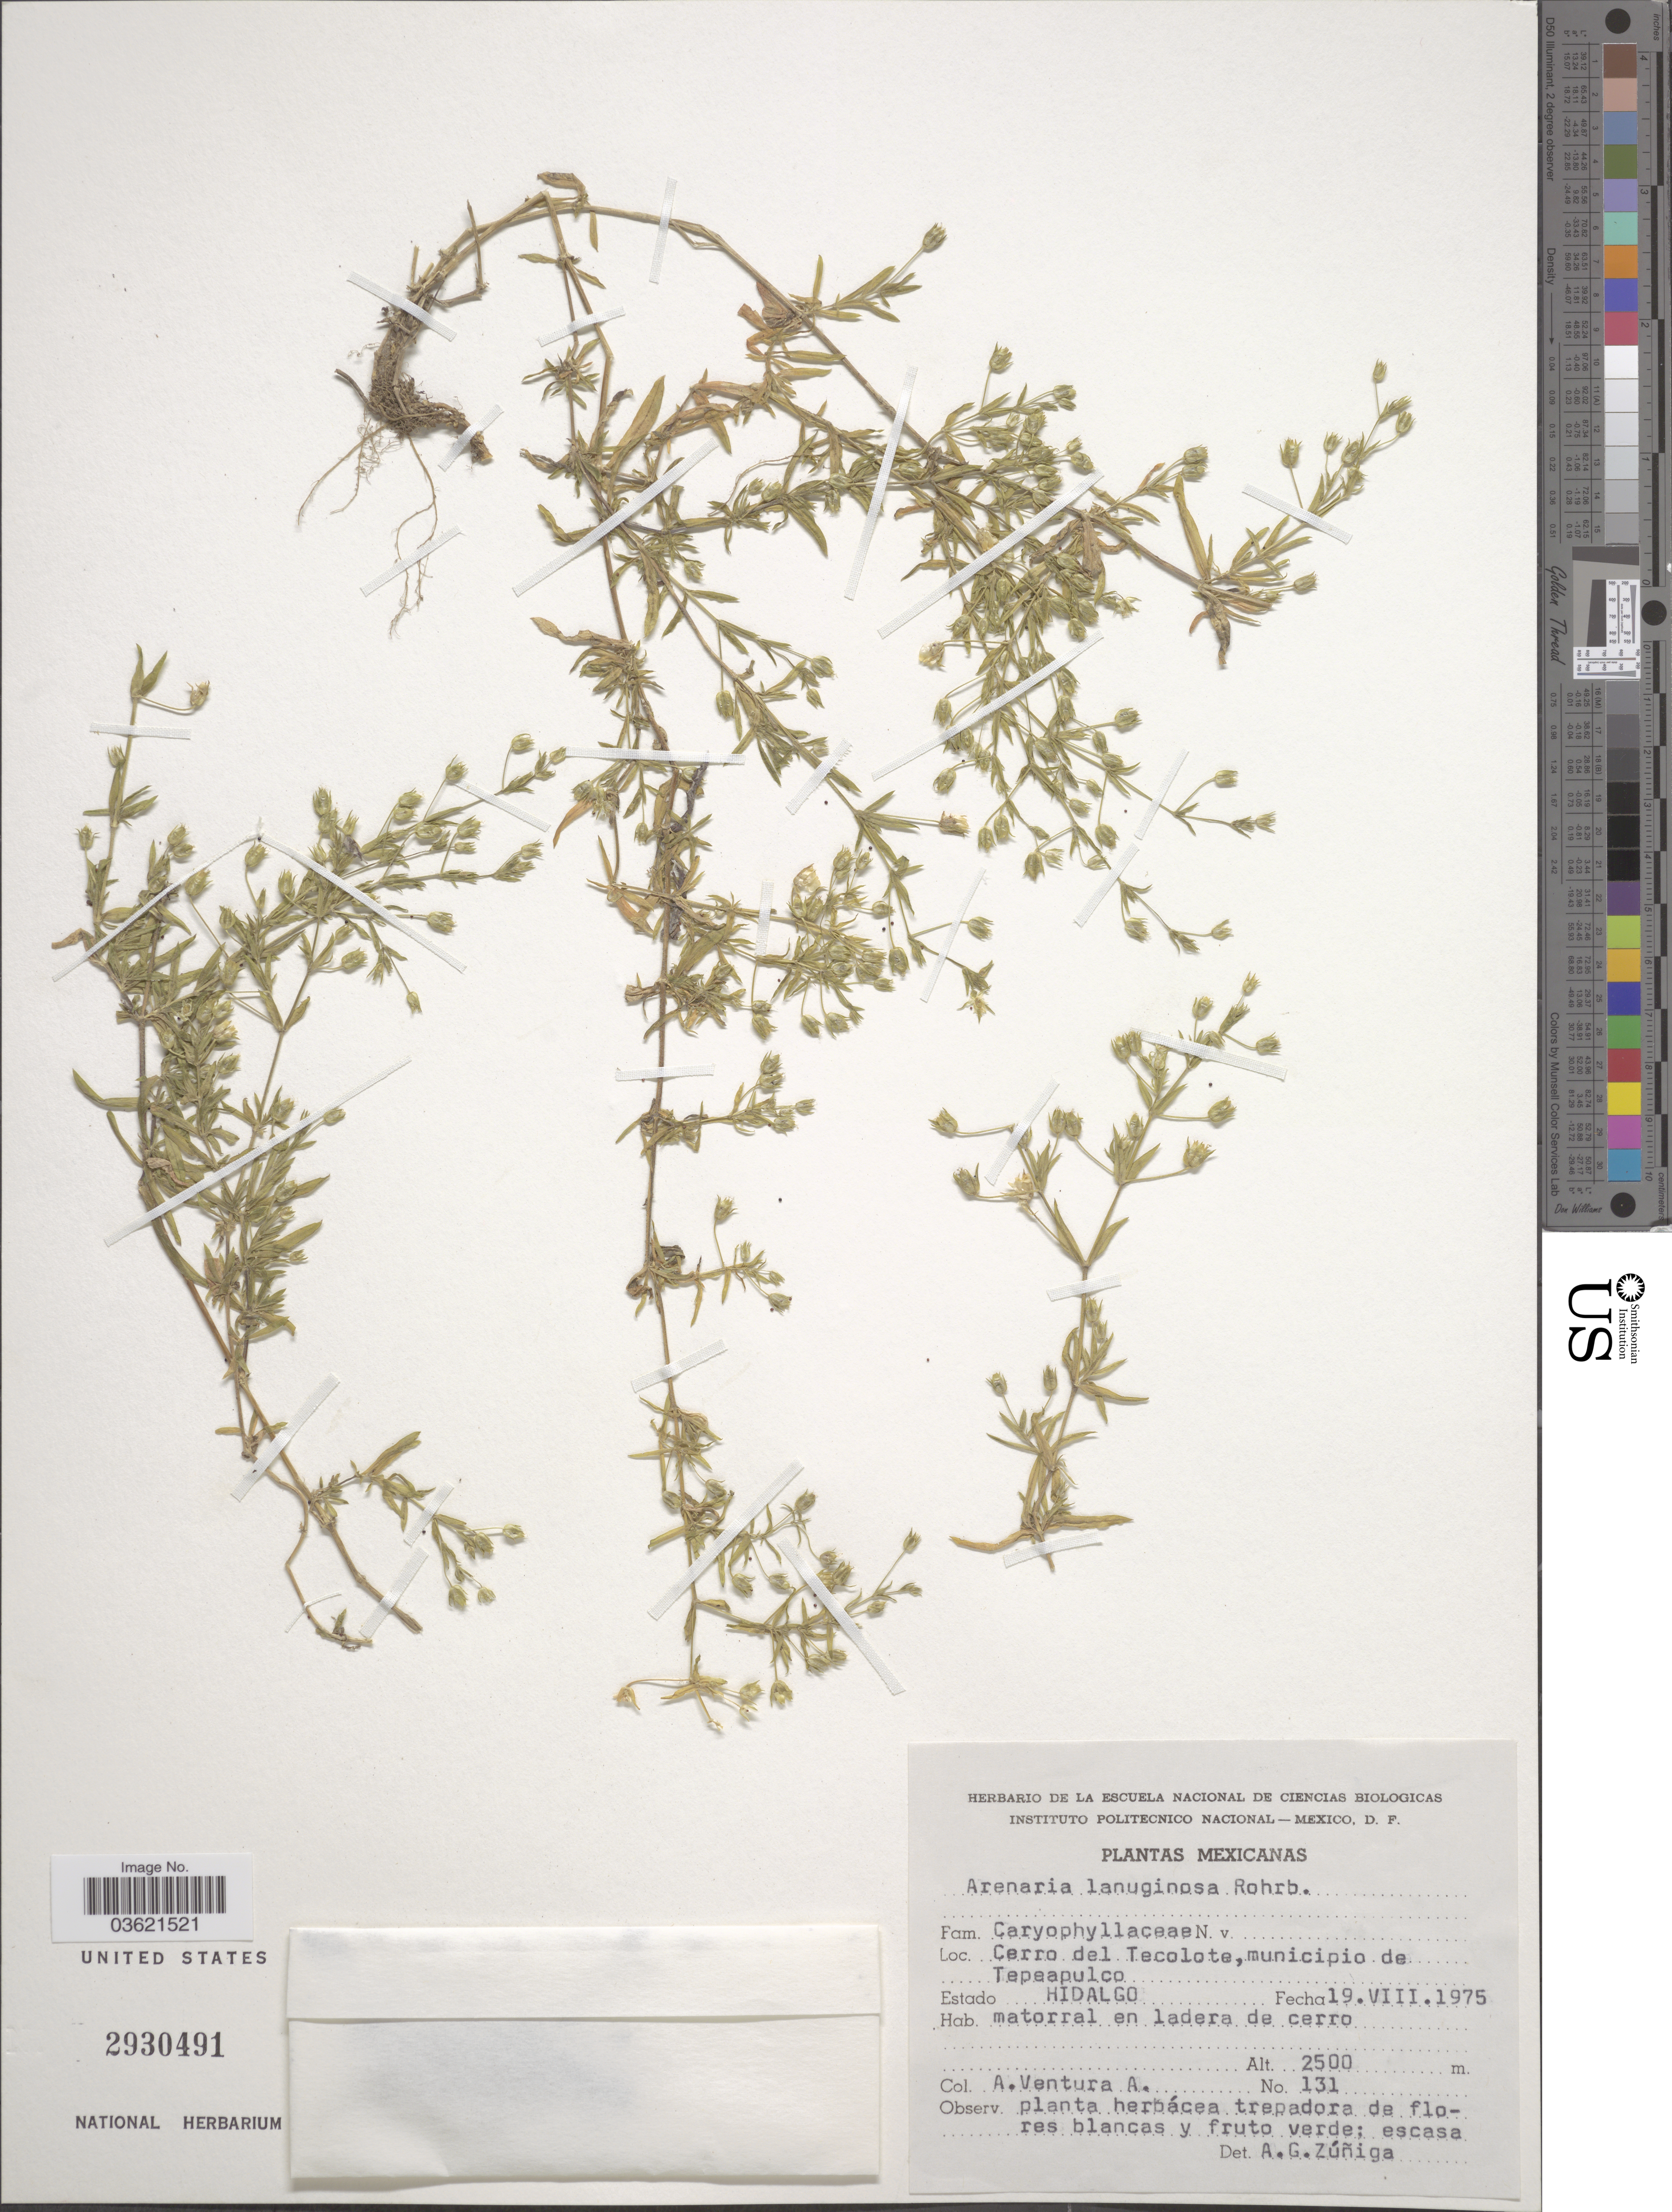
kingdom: Plantae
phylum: Tracheophyta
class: Magnoliopsida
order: Caryophyllales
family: Caryophyllaceae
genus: Arenaria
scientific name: Arenaria lanuginosa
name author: (Michx.) Rohrb.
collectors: A. Ventura A.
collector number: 131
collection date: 1975-08-19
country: Mexico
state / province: Hidalgo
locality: Cerro del Tecolote, municipio de Tepeapulco.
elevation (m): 2500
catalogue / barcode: US 2930491